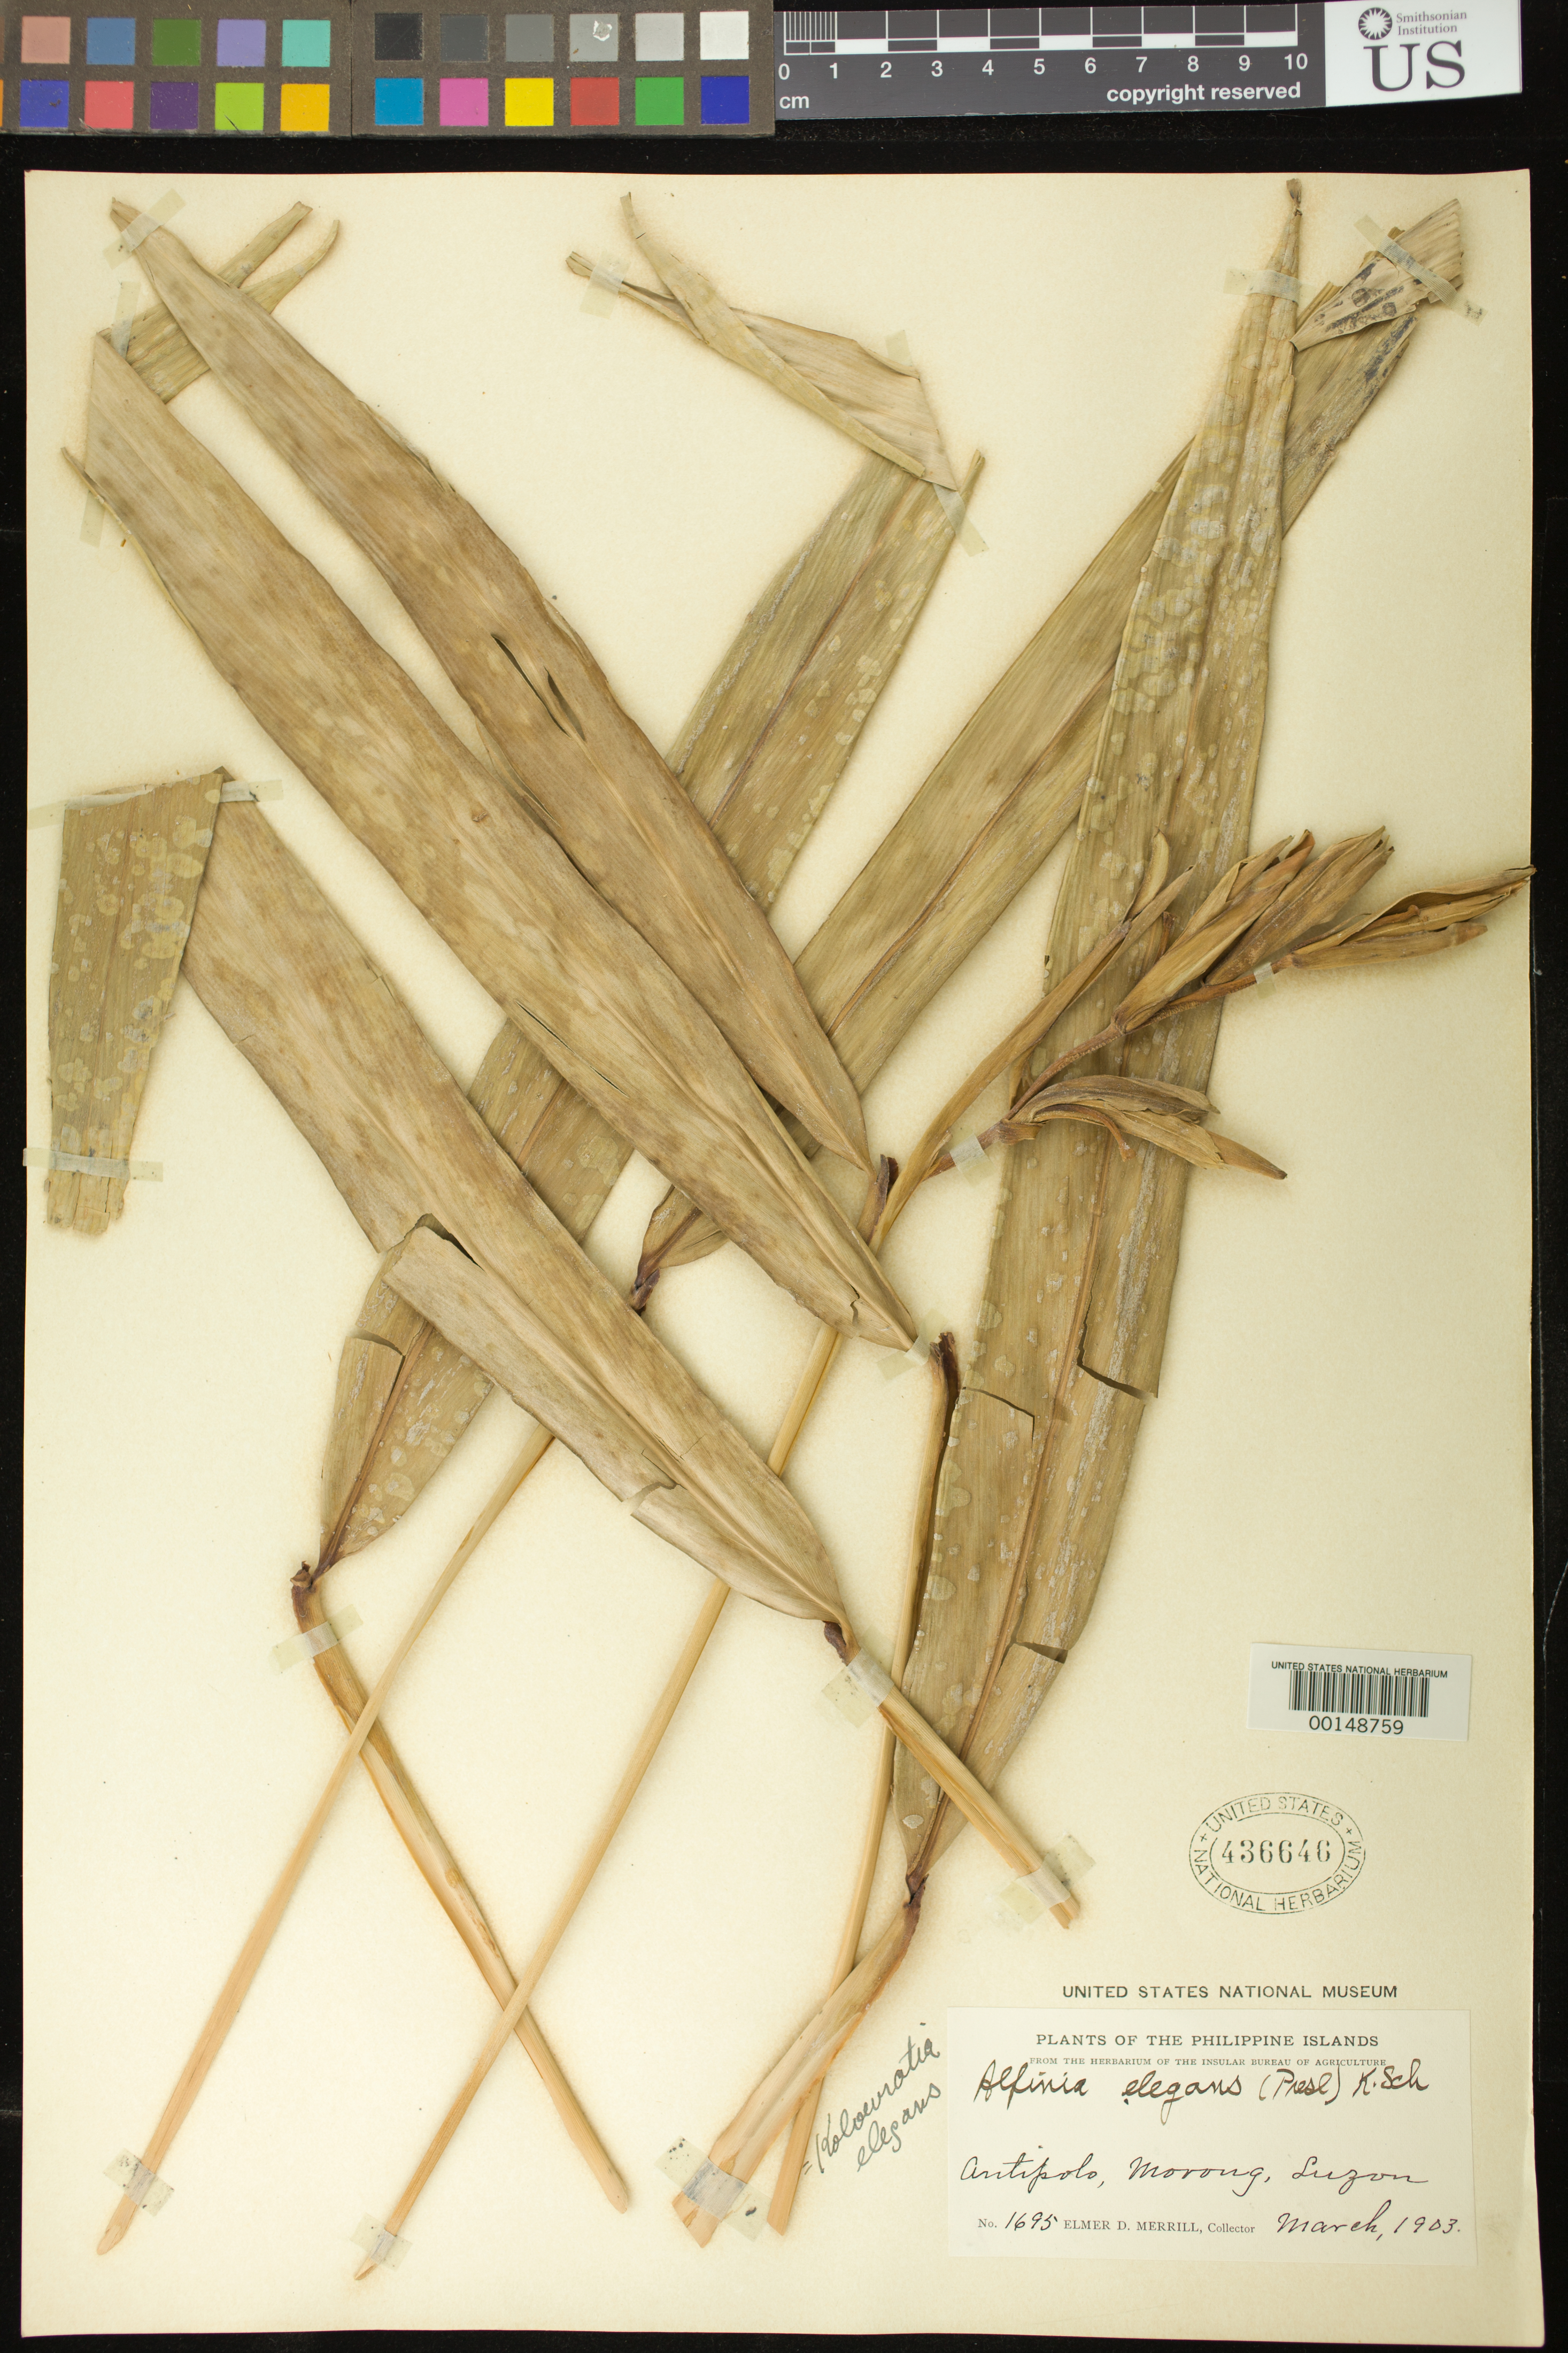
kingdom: Plantae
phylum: Tracheophyta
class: Liliopsida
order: Zingiberales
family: Zingiberaceae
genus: Alpinia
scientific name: Alpinia elegans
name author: (C. Presl) K. Schum.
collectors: E. D. Merrill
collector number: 1695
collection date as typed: Mar 1903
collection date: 1903-03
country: Philippines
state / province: Calabarzon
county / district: Rizal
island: Luzon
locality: Antipolo, morong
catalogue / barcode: US 436646